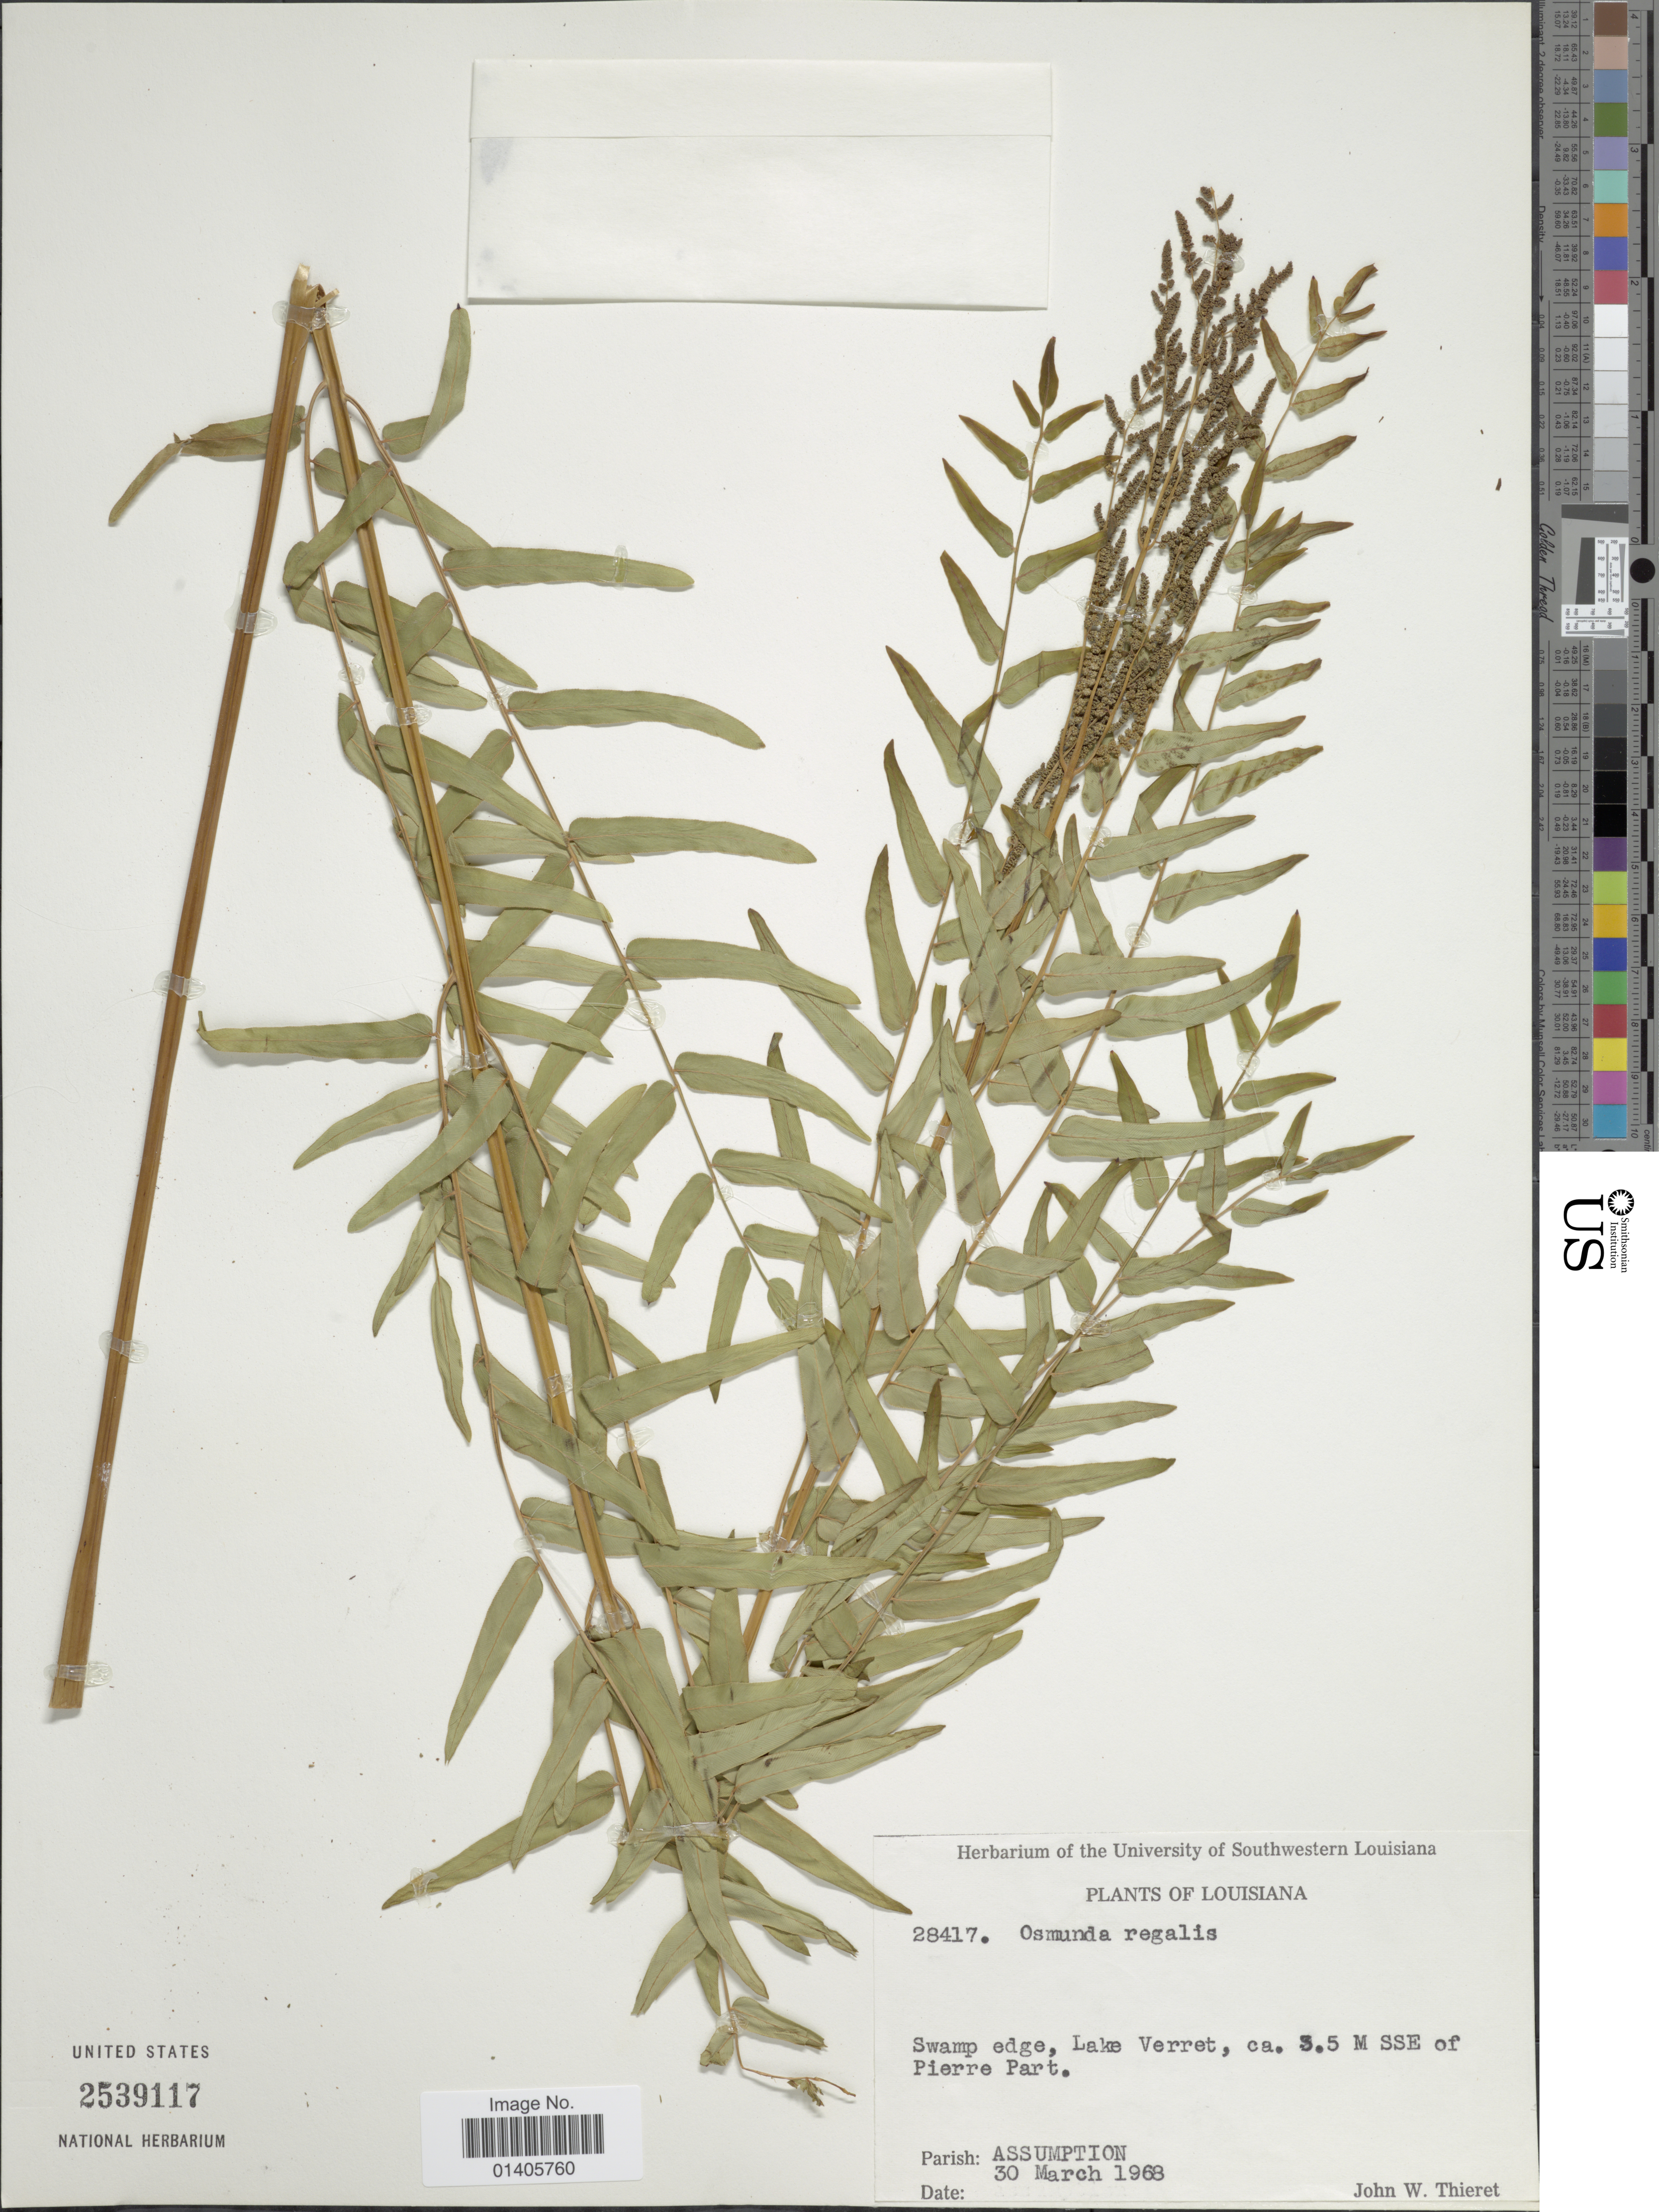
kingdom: Plantae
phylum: Tracheophyta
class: Polypodiopsida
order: Osmundales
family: Osmundaceae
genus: Osmunda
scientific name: Osmunda regalis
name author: L.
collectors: J. W. Thieret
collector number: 28417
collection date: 1968-03-30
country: United States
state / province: Louisiana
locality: Swamp edge, lake Verret, ca 3.5 m SSE of Pierre Part, Parish: Assumption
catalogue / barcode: US 2539117